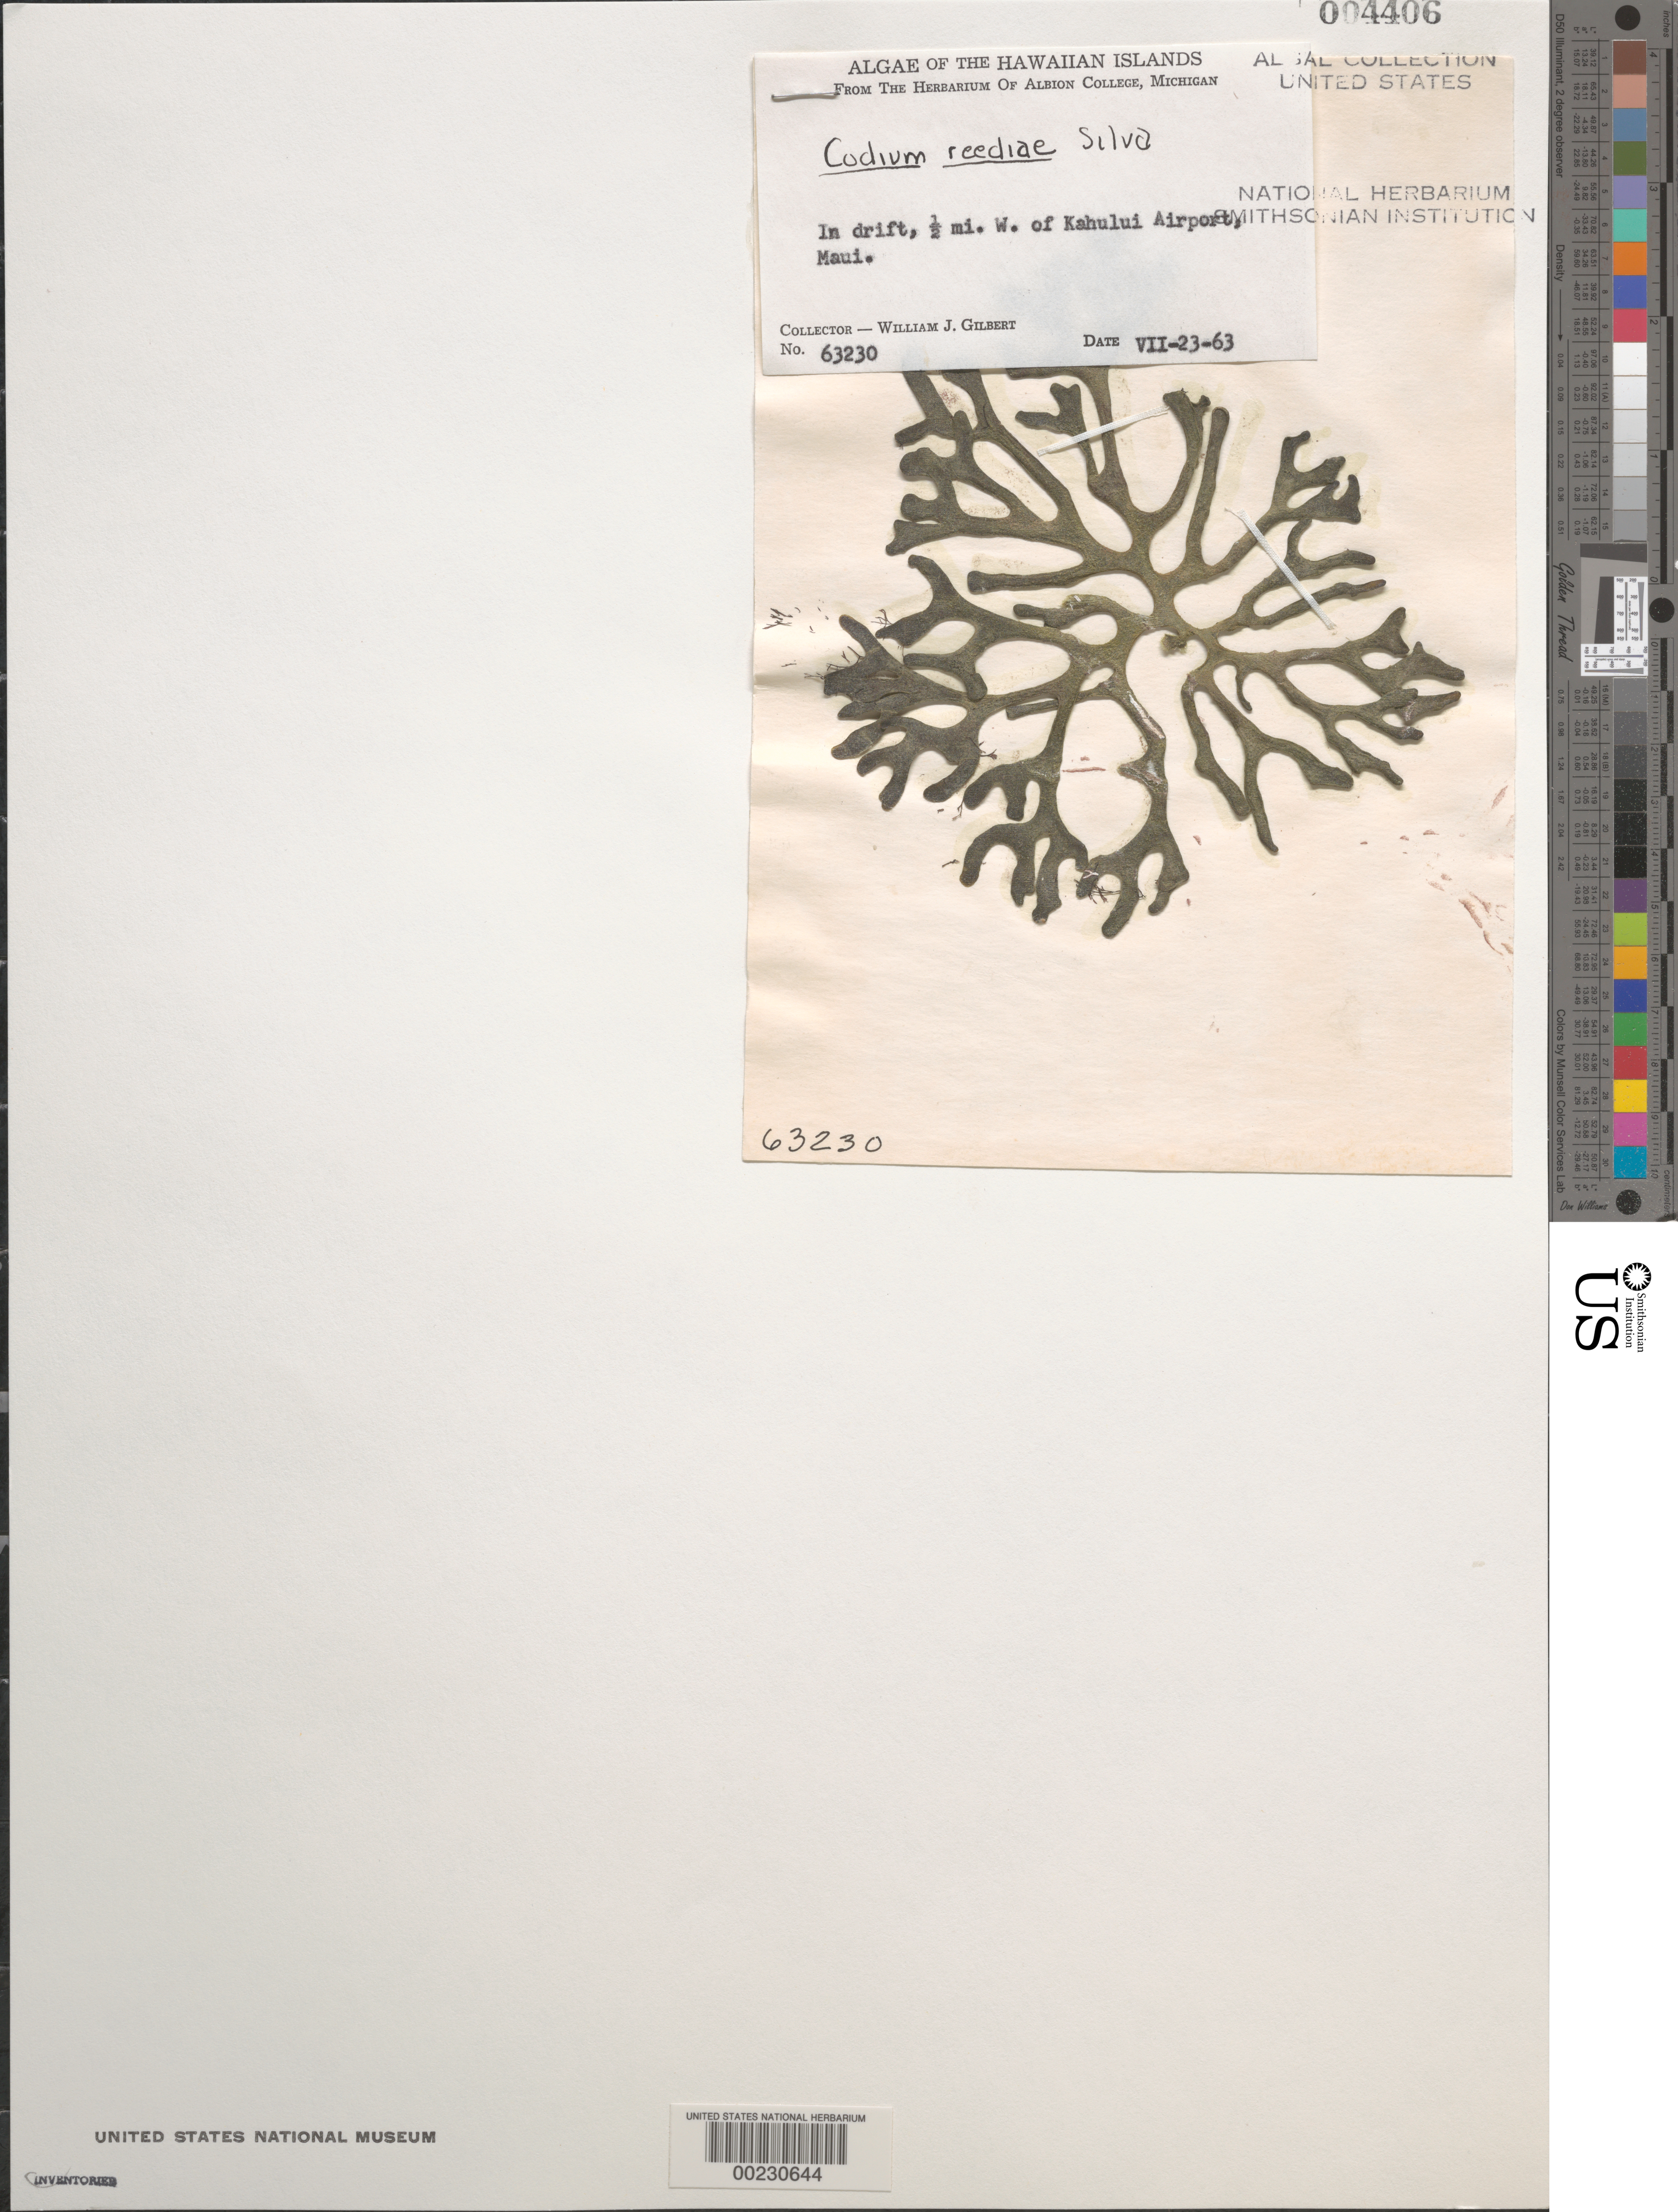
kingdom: Plantae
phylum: Chlorophyta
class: Ulvophyceae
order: Bryopsidales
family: Codiaceae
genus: Codium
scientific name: Codium reediae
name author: P.C. Silva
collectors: W. J. Gilbert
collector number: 63230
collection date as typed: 23 Jul 1963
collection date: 1963-07-23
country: United States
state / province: Hawaii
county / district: Maui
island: Maui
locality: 0.5 mile west of Kahului airport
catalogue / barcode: US 4406